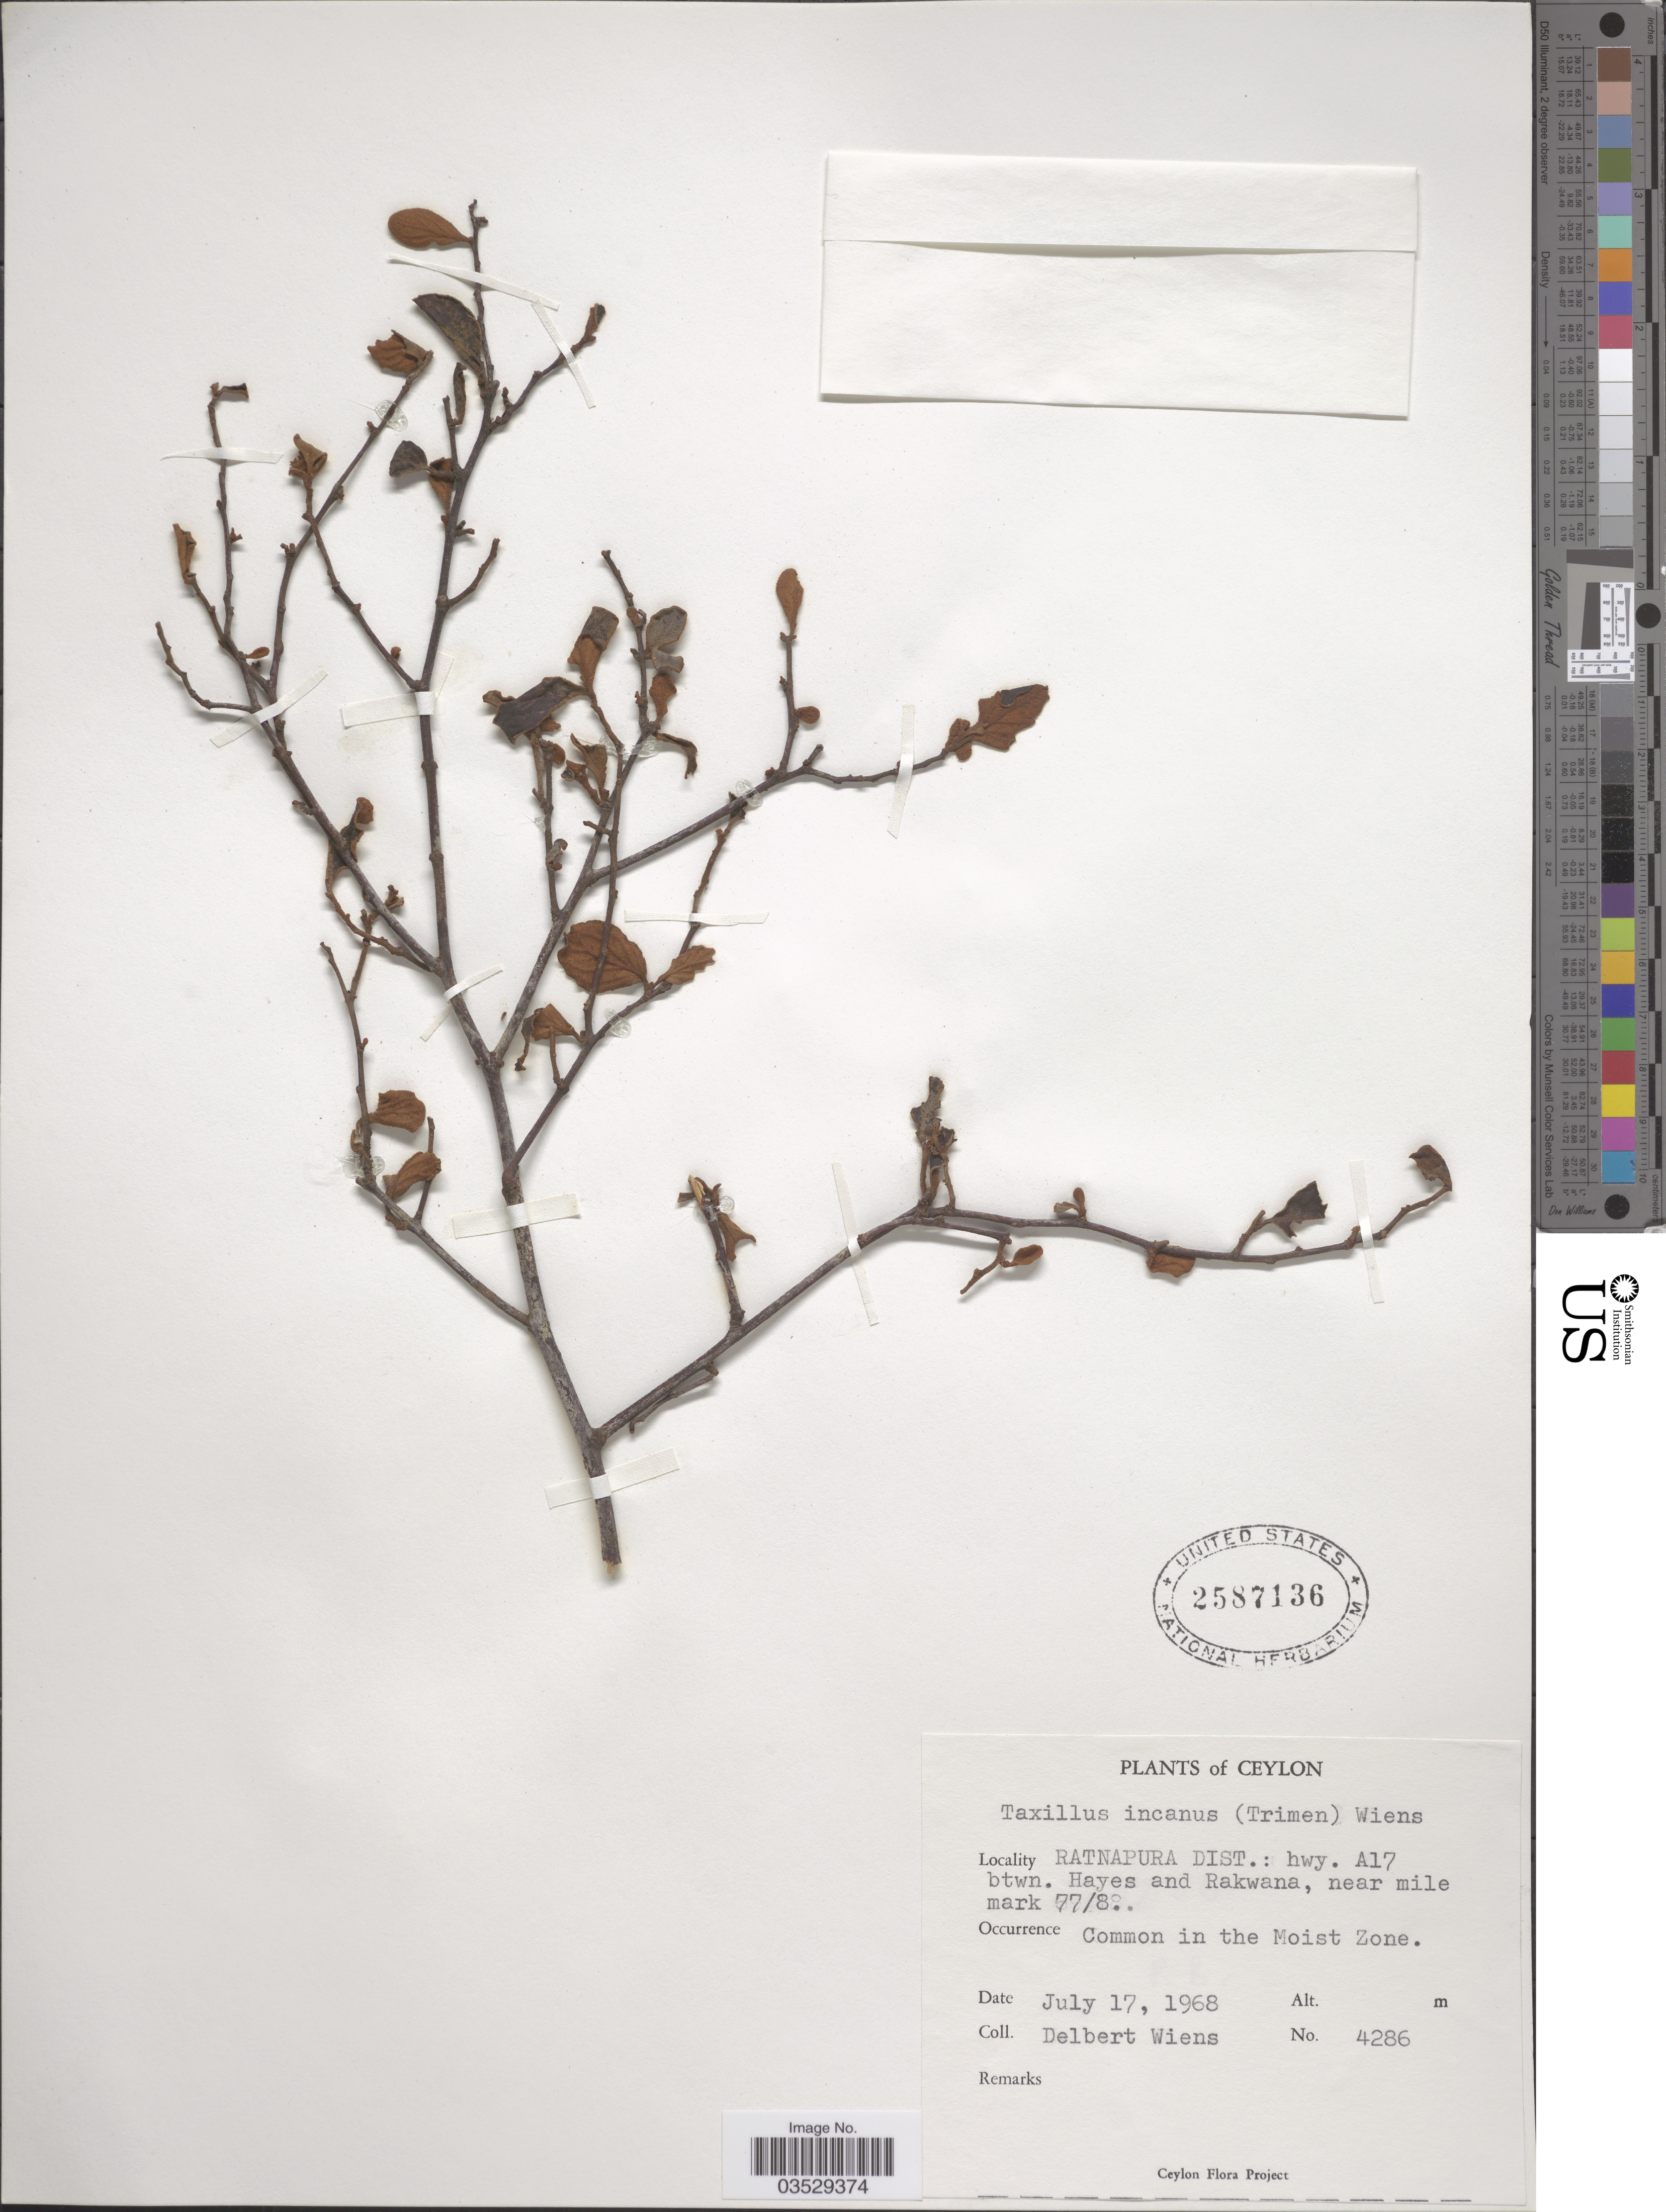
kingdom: Plantae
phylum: Tracheophyta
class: Magnoliopsida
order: Santalales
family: Loranthaceae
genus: Taxillus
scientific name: Taxillus incanus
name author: (Trimen) Wiens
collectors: D. Wiens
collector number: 4286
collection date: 1968-07-17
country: Sri Lanka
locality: Ceylon. Ratnapura Dist.: hwy. A17 btwn. Hayes and Rakwana, near mile mark 77/8. Common in the Moist Zone.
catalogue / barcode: US 2587136